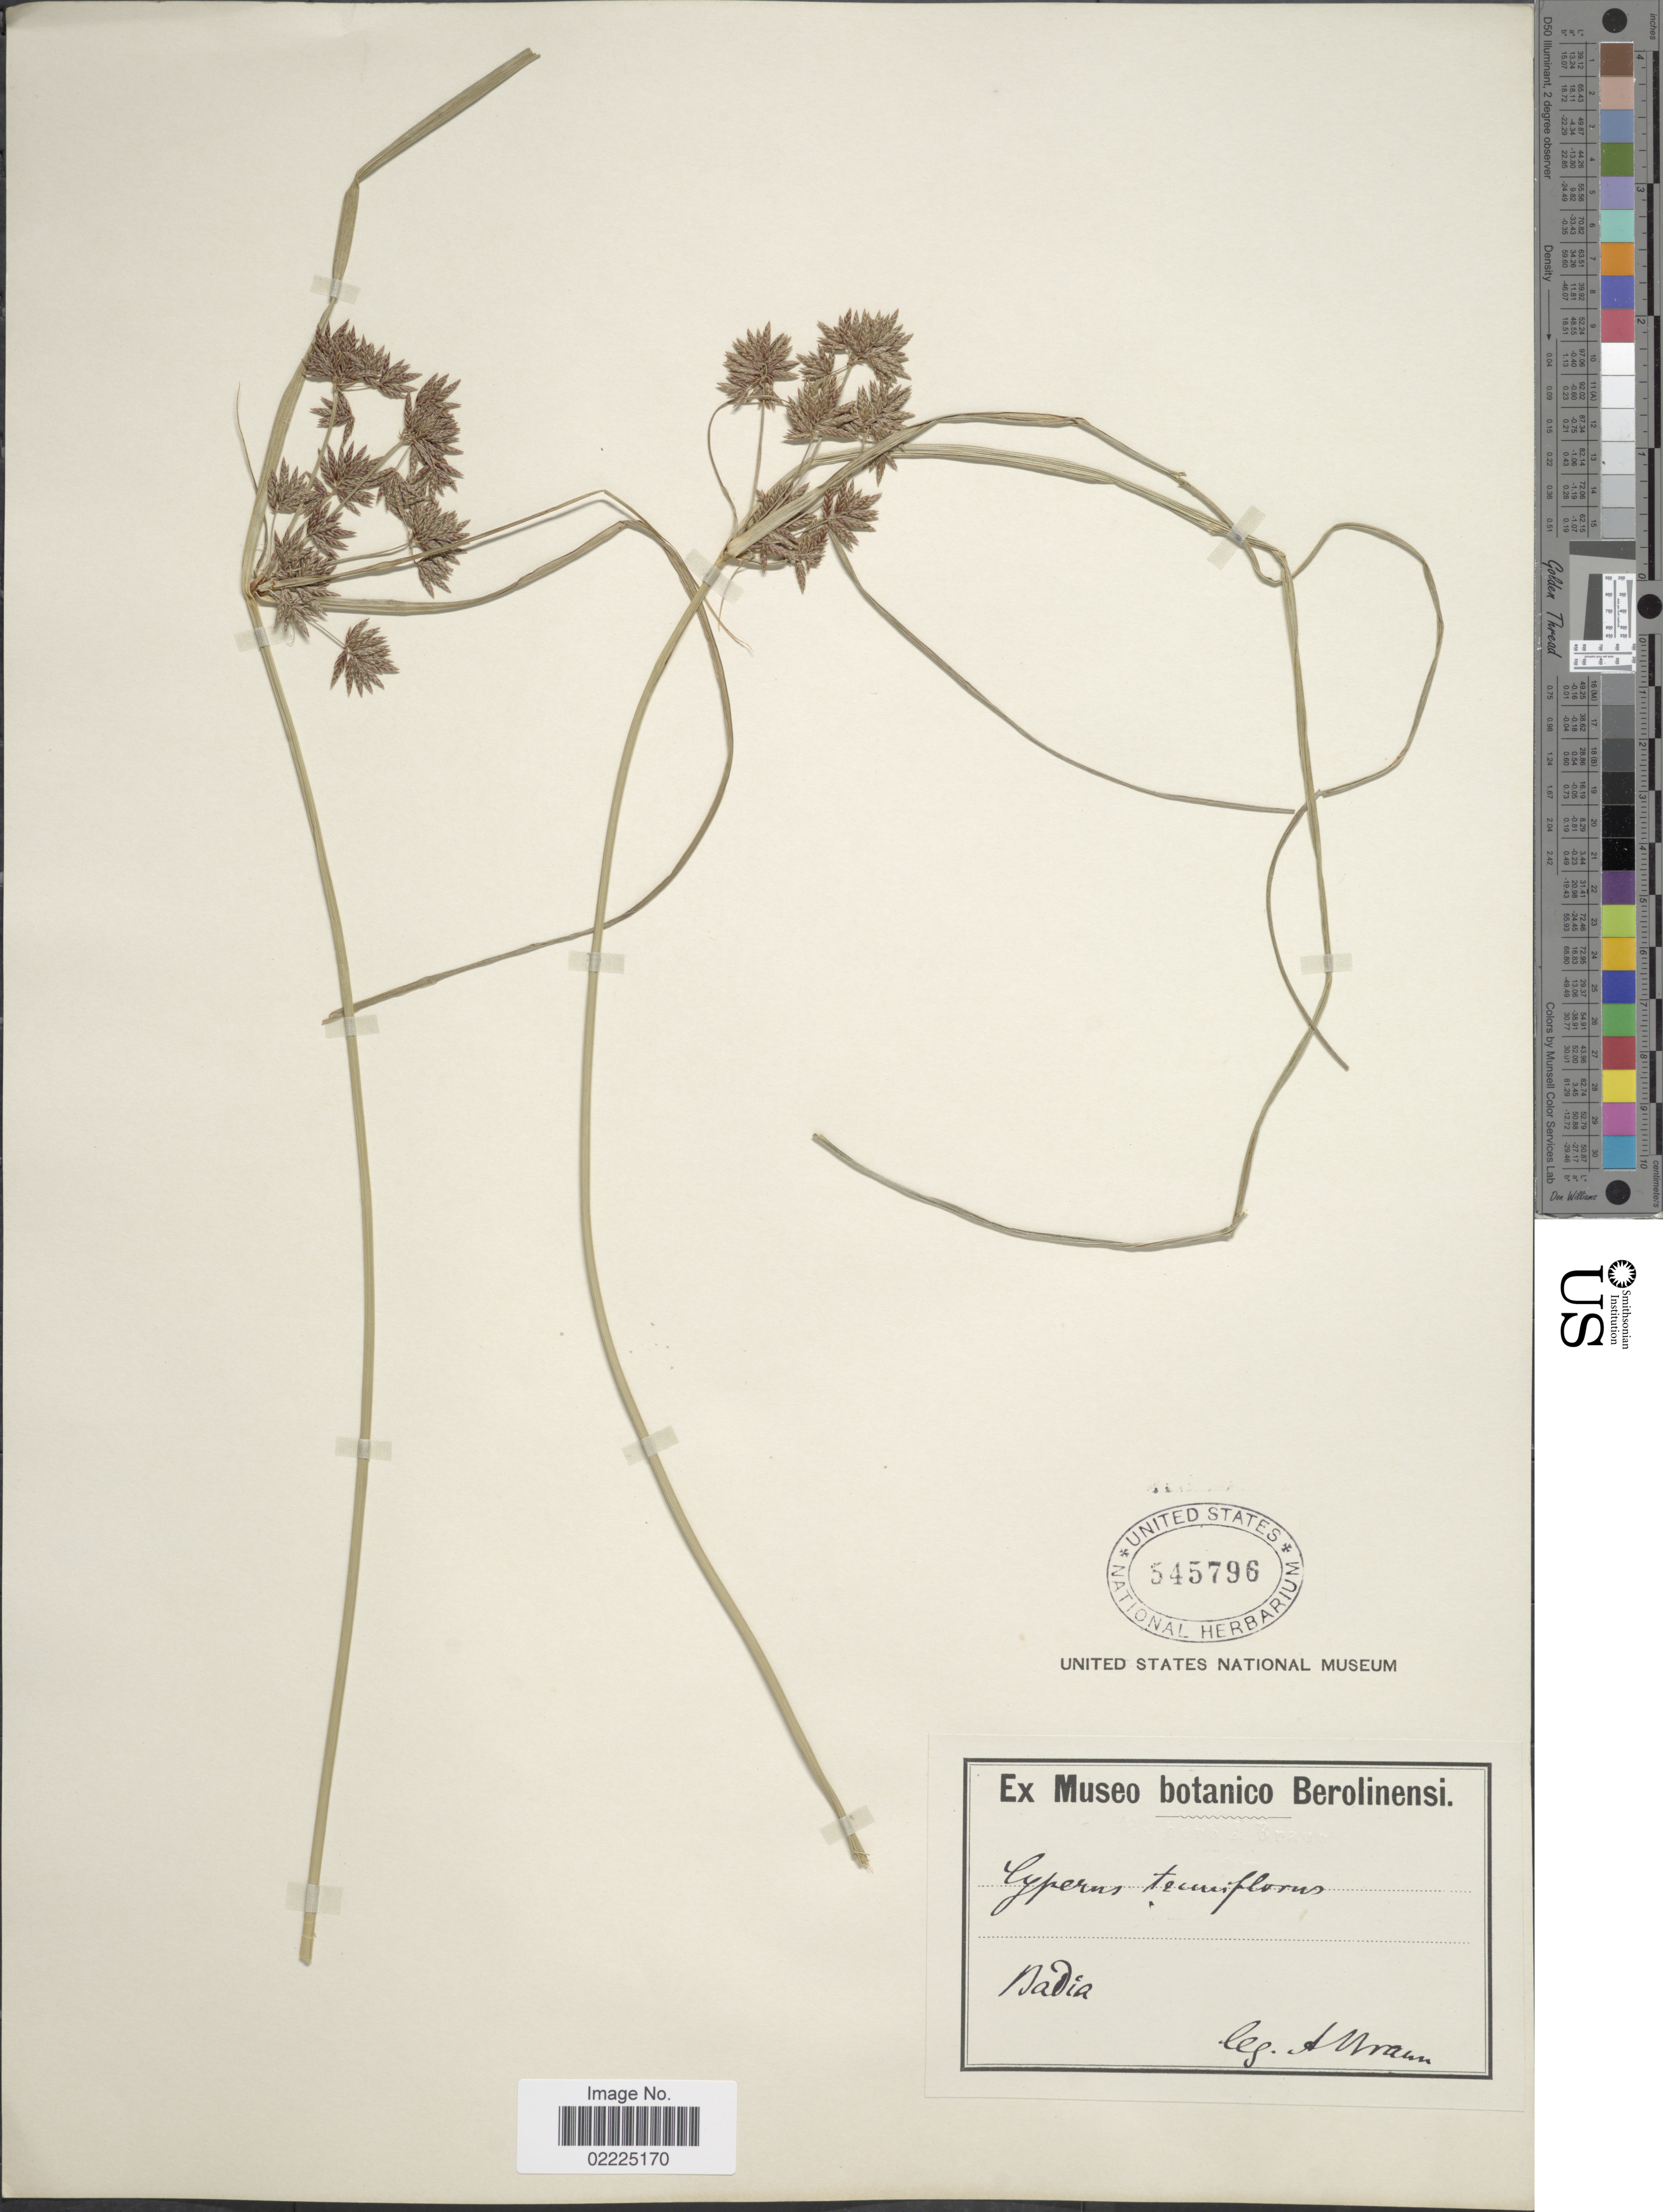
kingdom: Plantae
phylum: Tracheophyta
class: Liliopsida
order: Poales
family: Cyperaceae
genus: Cyperus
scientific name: Cyperus sp.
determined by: Strong, Mark T., (BOT), Smithsonian Institution - National Museum of Natural History (UNITED STATES)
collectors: A. Mann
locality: Badia [interpreted]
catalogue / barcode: US 545796